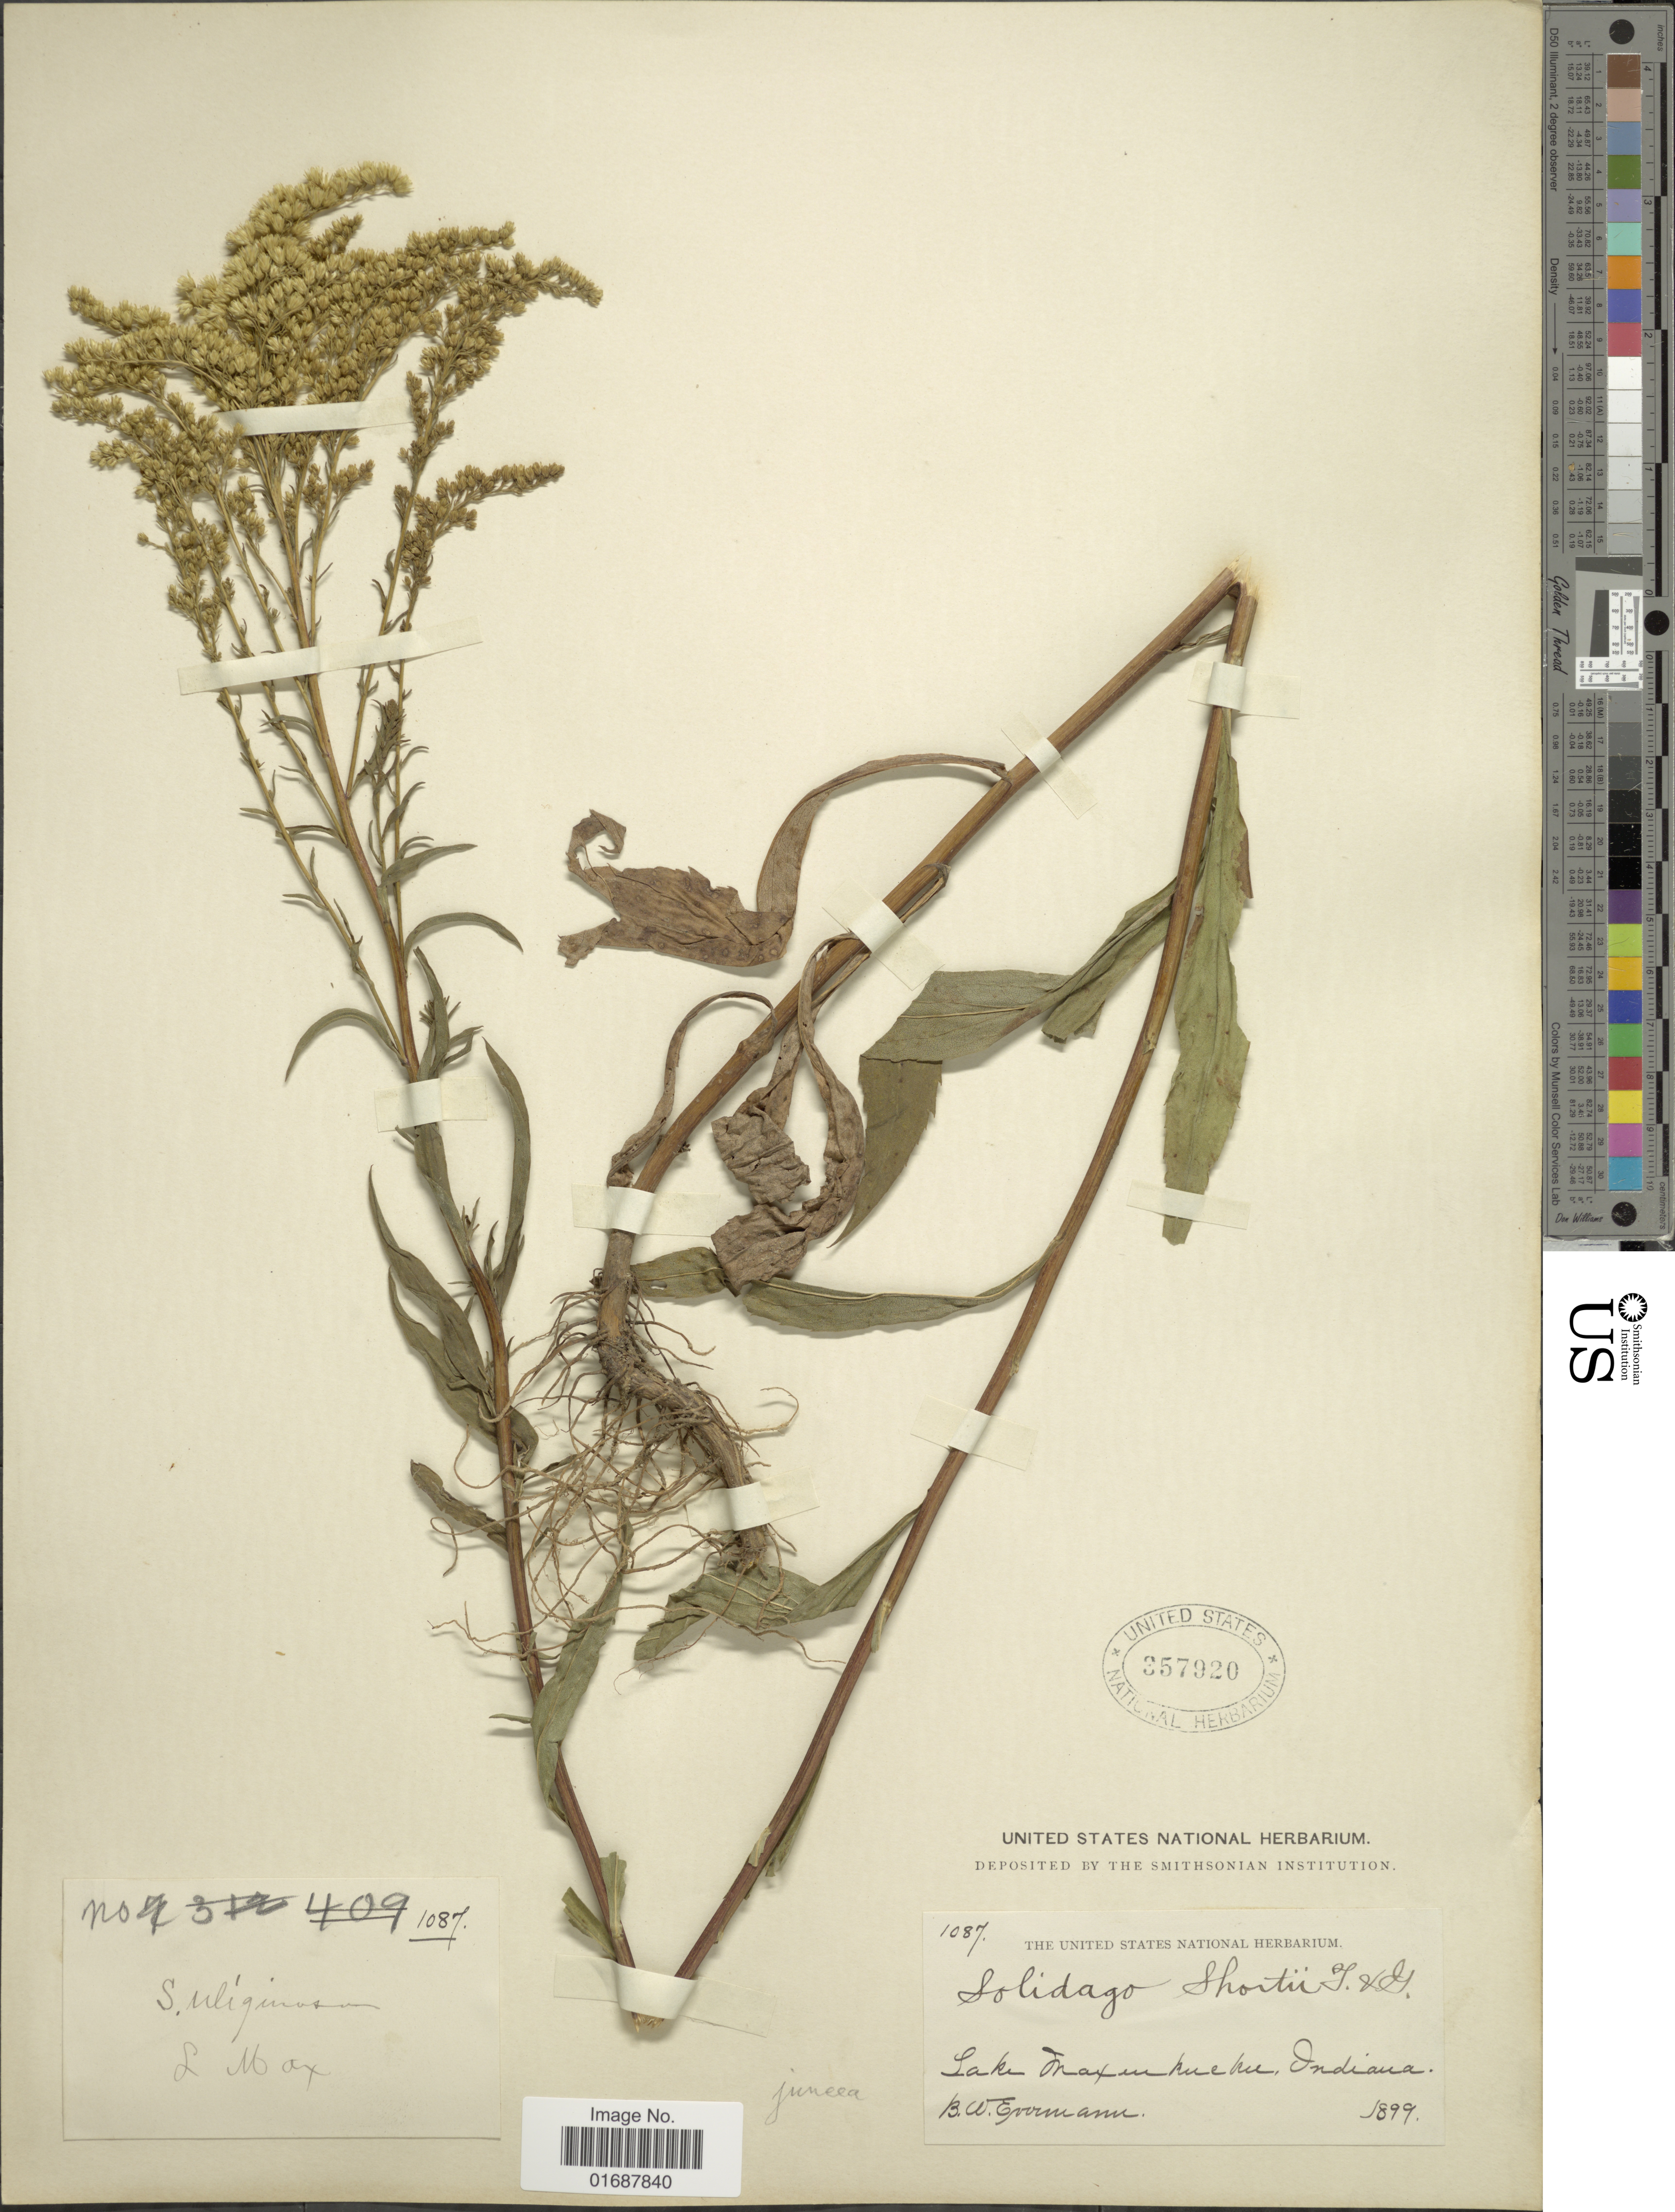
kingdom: Plantae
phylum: Tracheophyta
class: Magnoliopsida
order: Asterales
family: Asteraceae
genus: Solidago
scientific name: Solidago juncea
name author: Aiton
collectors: B. W. Evermann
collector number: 1087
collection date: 1899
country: United States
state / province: Indiana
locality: Lake Maxinkuckee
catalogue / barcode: US 357920